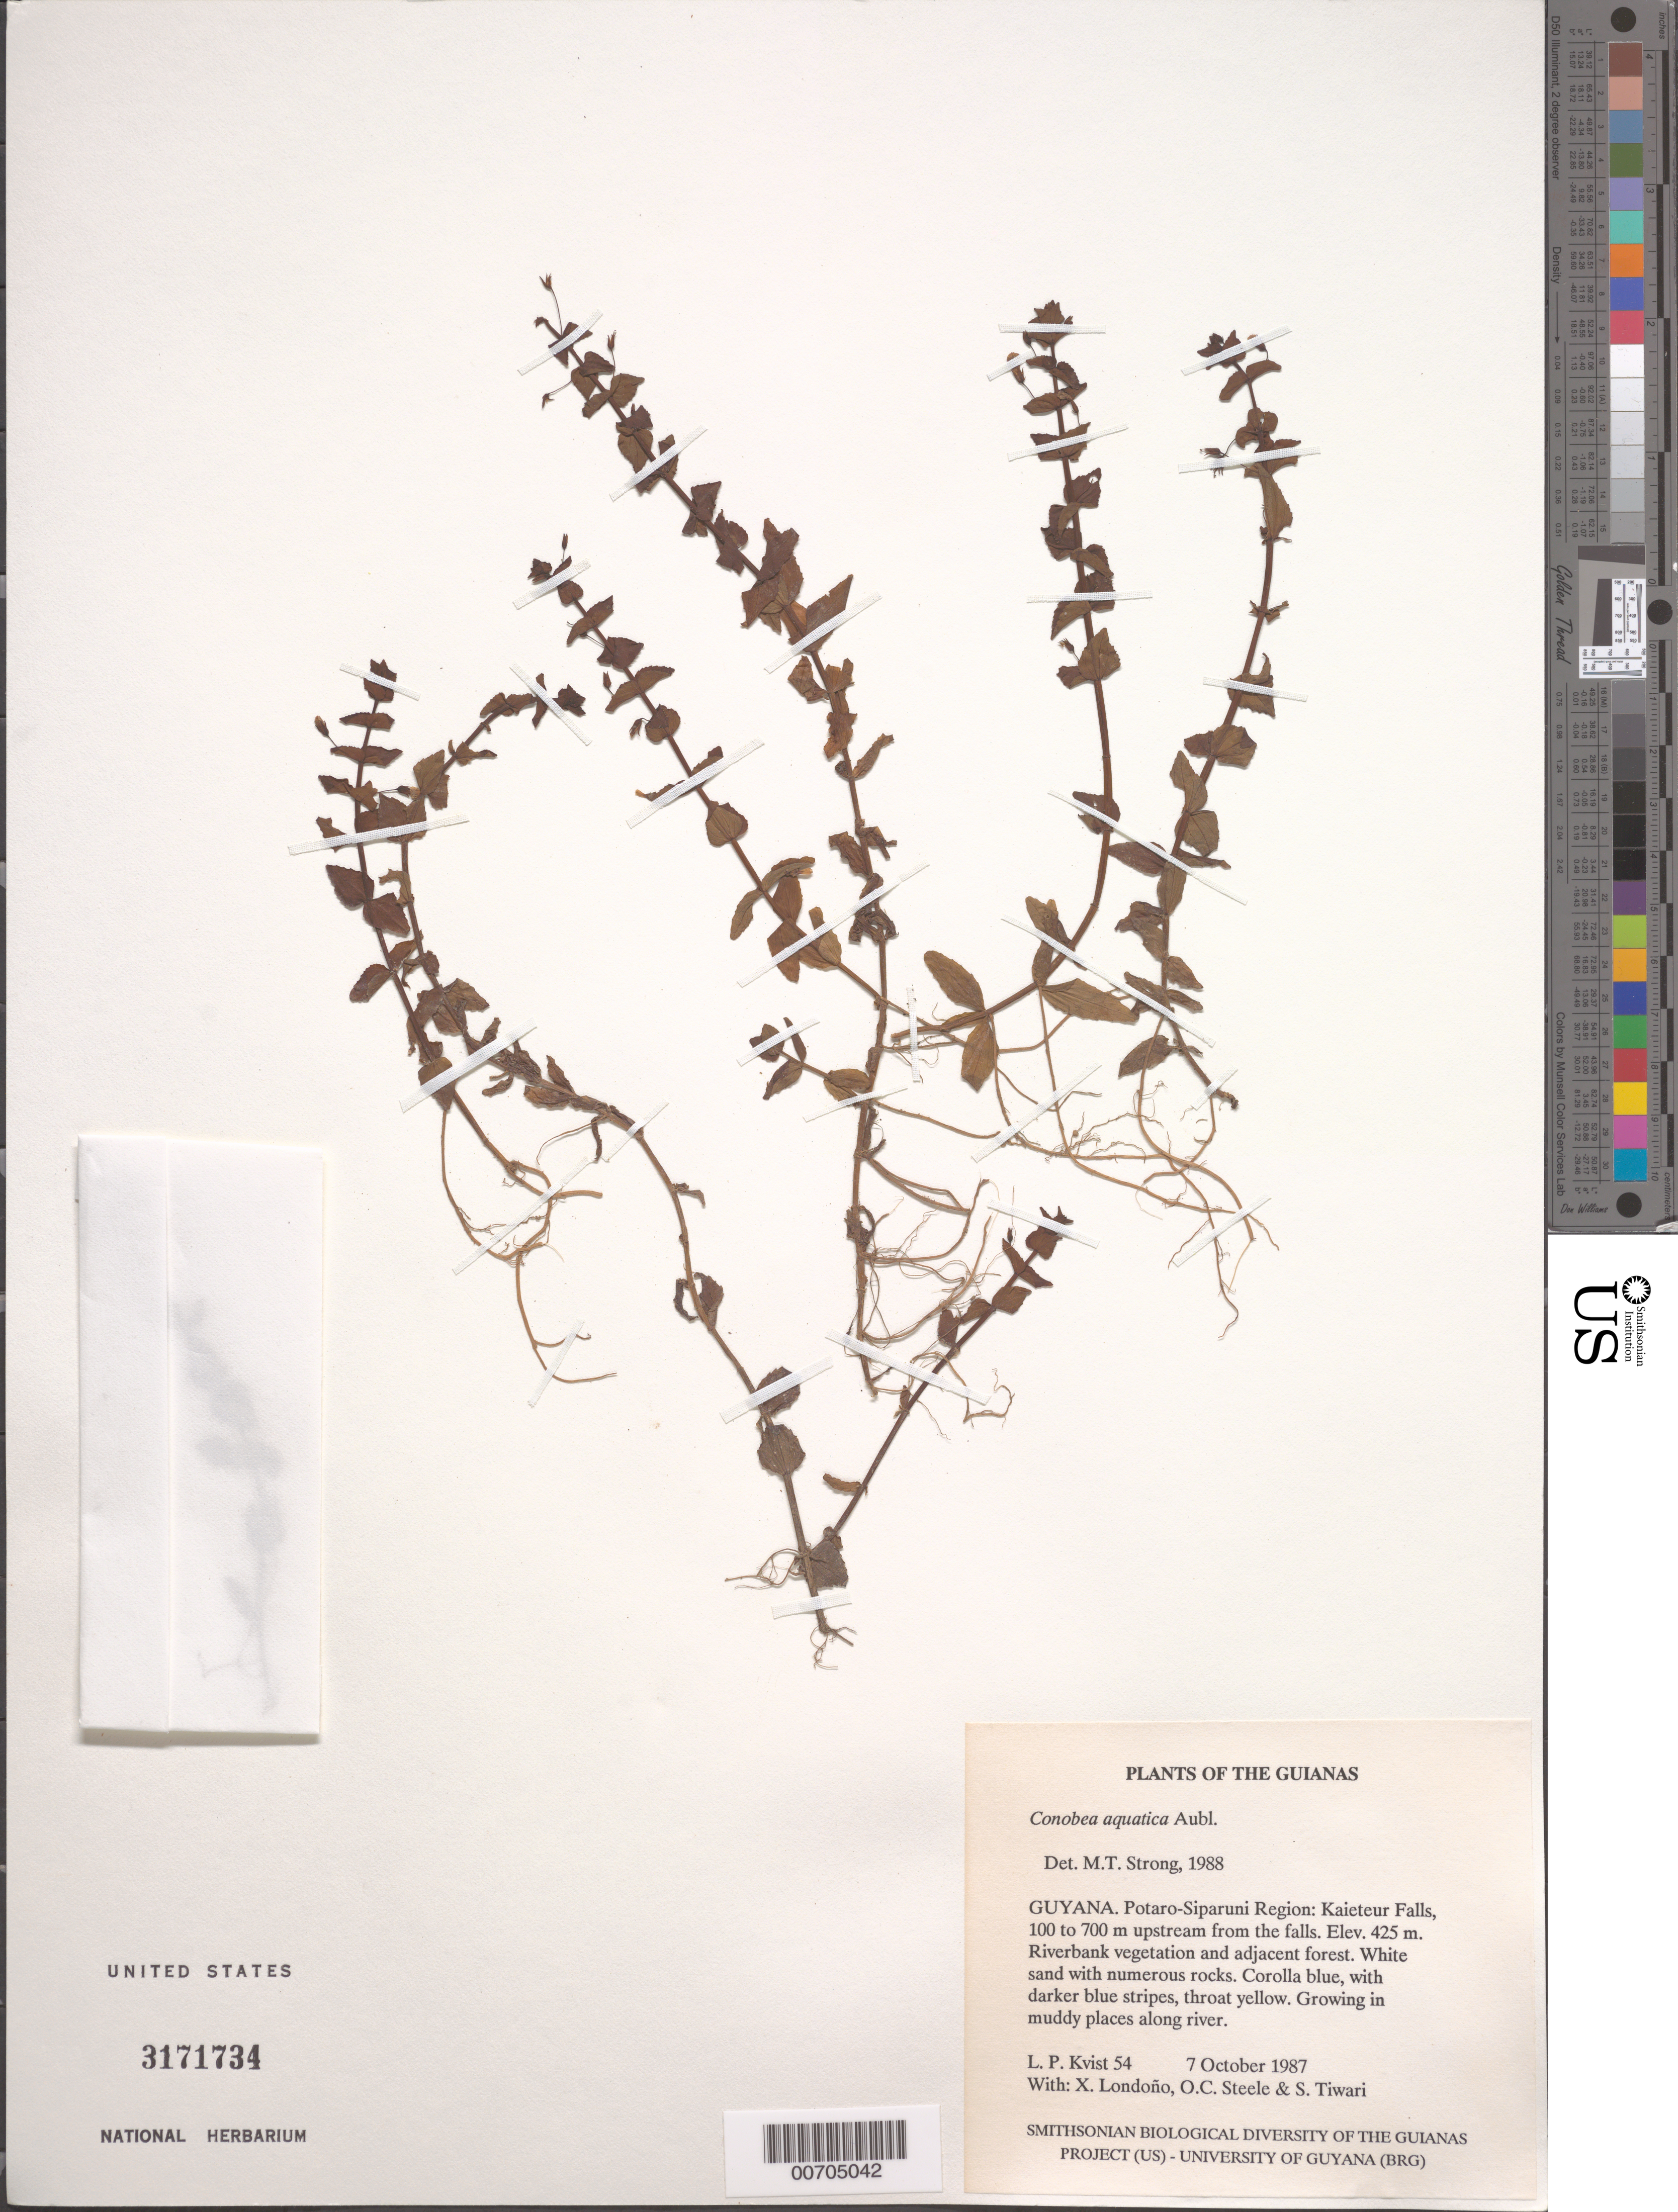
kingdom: Plantae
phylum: Tracheophyta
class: Magnoliopsida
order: Lamiales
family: Plantaginaceae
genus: Conobea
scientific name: Conobea aquatica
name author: Aubl.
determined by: Strong, M. T., (US), Smithsonian Institution - National Museum of Natural History (UNITED STATES)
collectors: L. P. Kvist, X. Londoño, O. C. Steele & S. Tiwari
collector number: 54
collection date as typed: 7 October 1987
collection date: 1987-10-07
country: Guyana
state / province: Potaro-Siparuni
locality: Kaieteur Falls, 100 to 700 m upstream from the falls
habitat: Riverbank vegetation and adjacent forest. White sand with numerous rocks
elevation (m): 425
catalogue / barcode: US 3171734